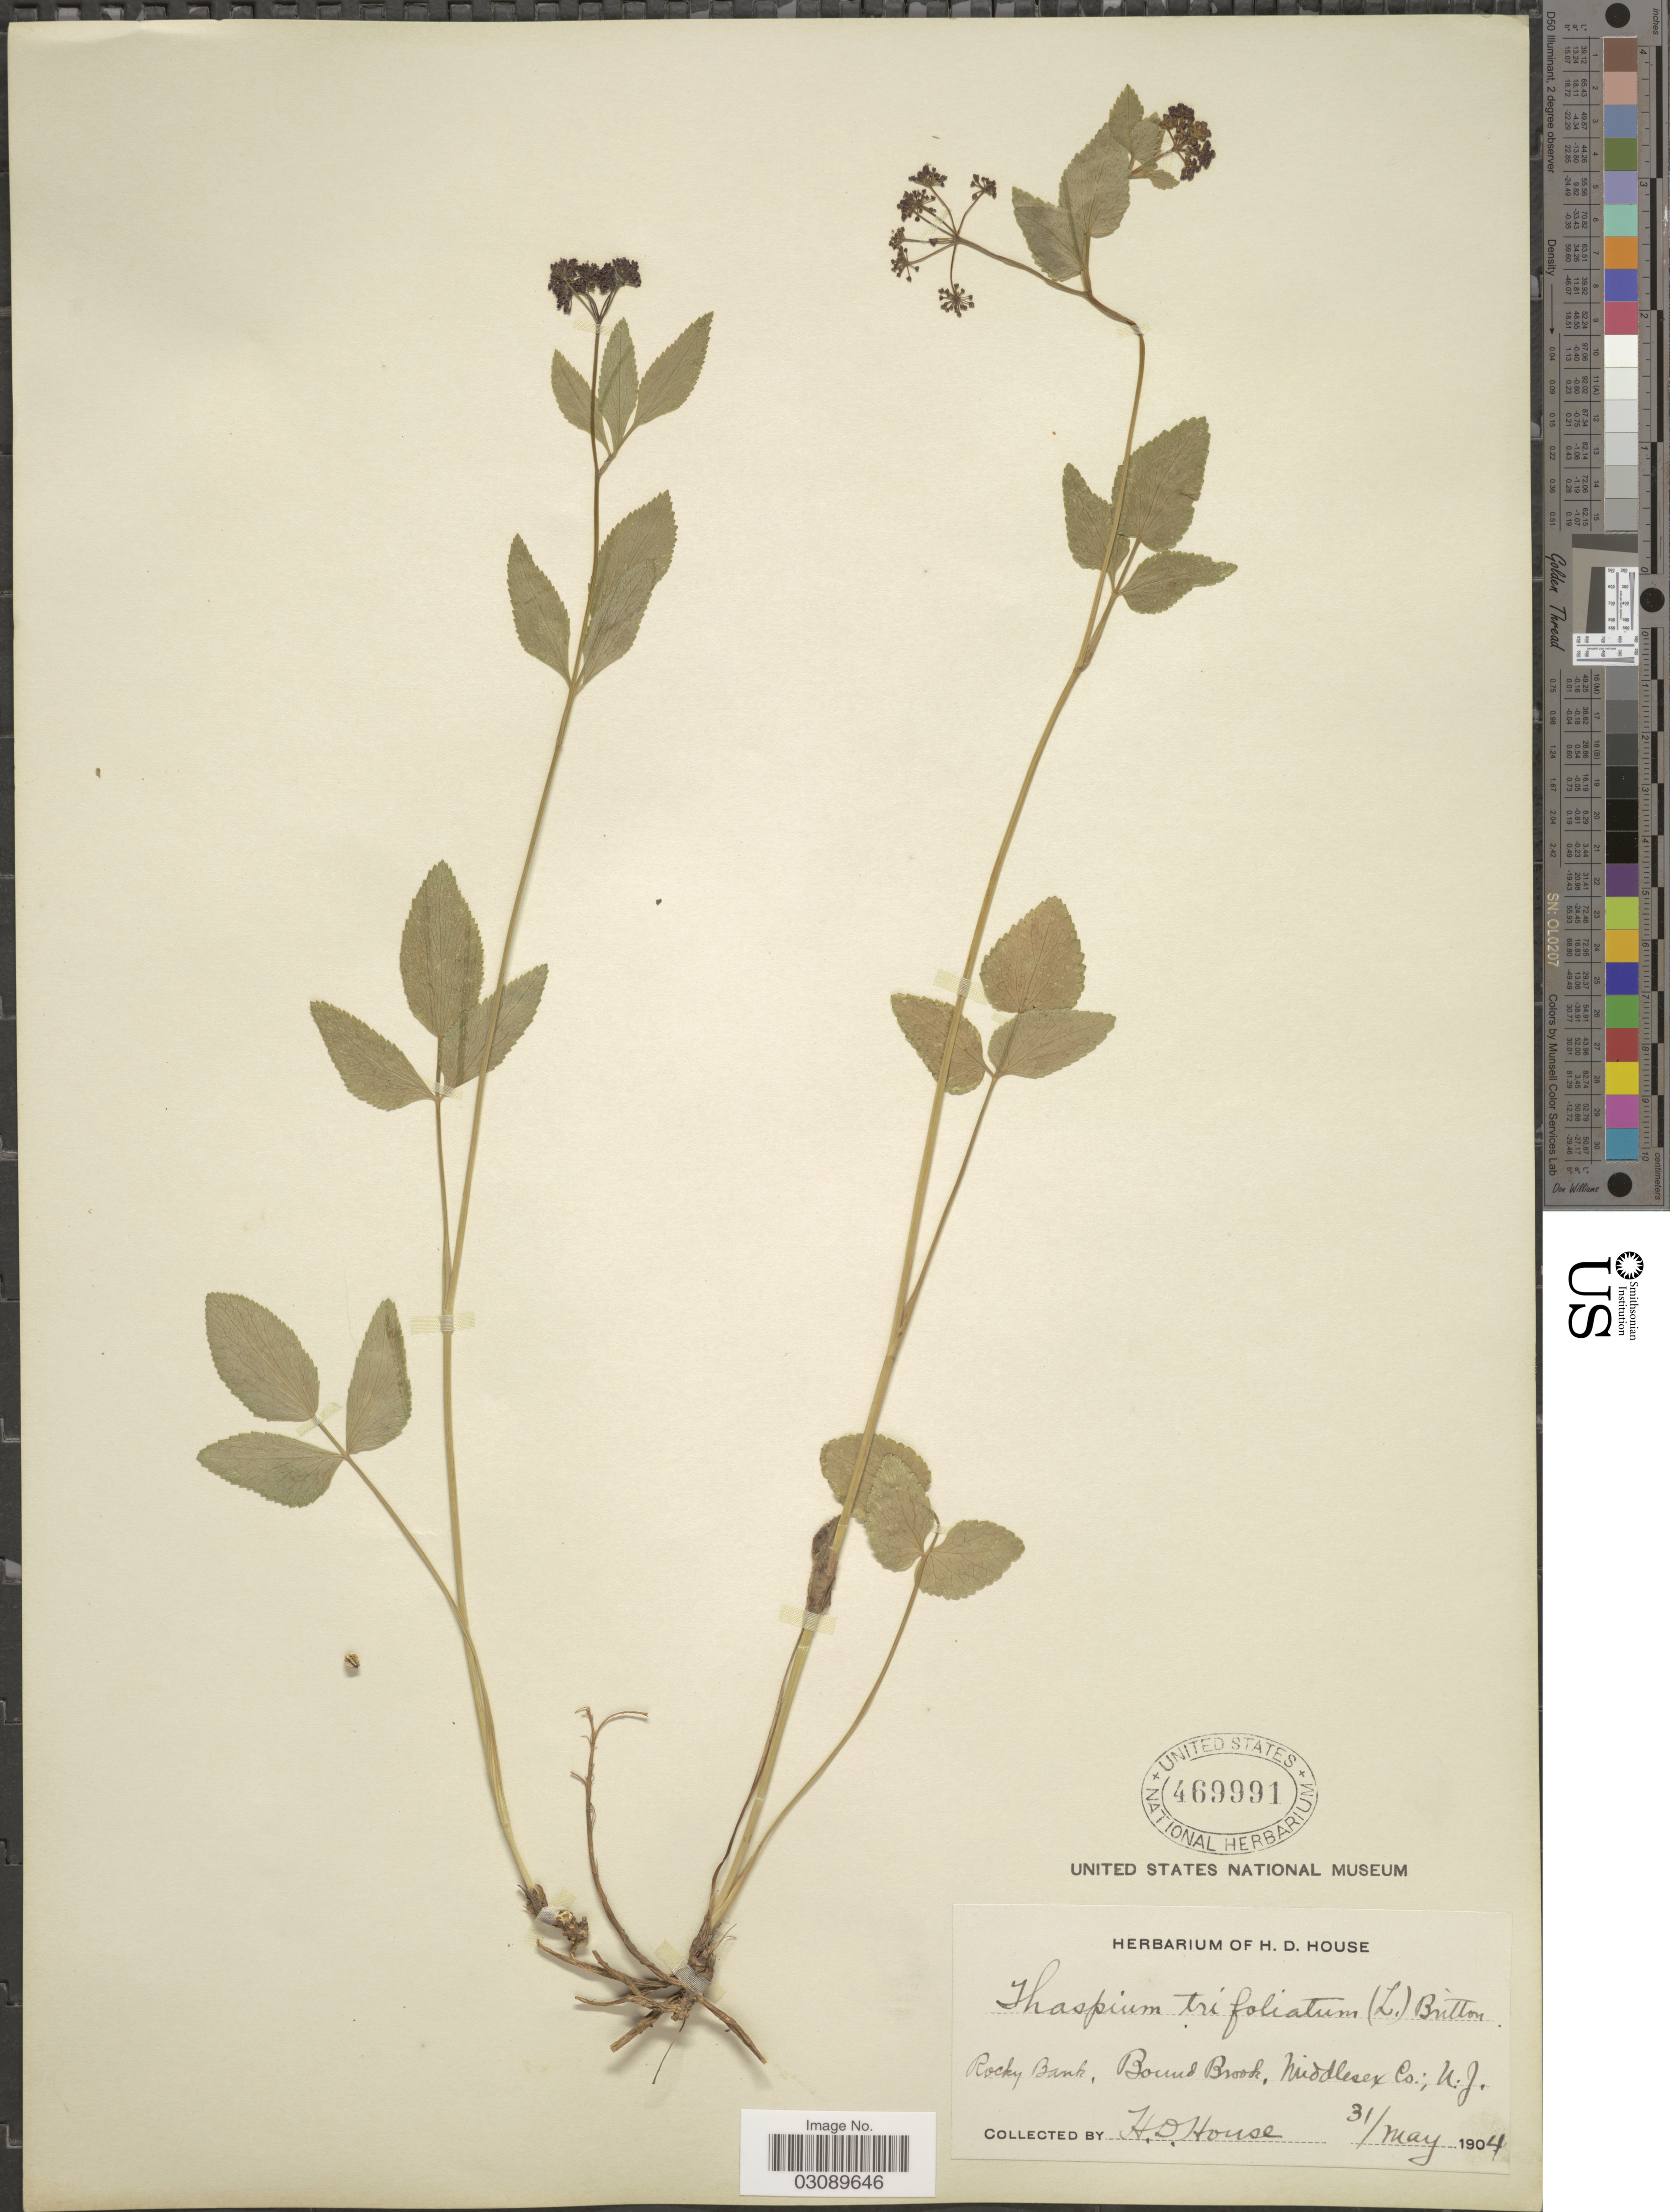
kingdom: Plantae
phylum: Tracheophyta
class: Magnoliopsida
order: Apiales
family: Apiaceae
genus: Thaspium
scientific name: Thaspium trifoliatum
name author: (L.) A. Gray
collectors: H. D. House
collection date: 1904-05-31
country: United States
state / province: New Jersey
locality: Bound Brook, Middlesex Co.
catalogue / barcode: US 469991